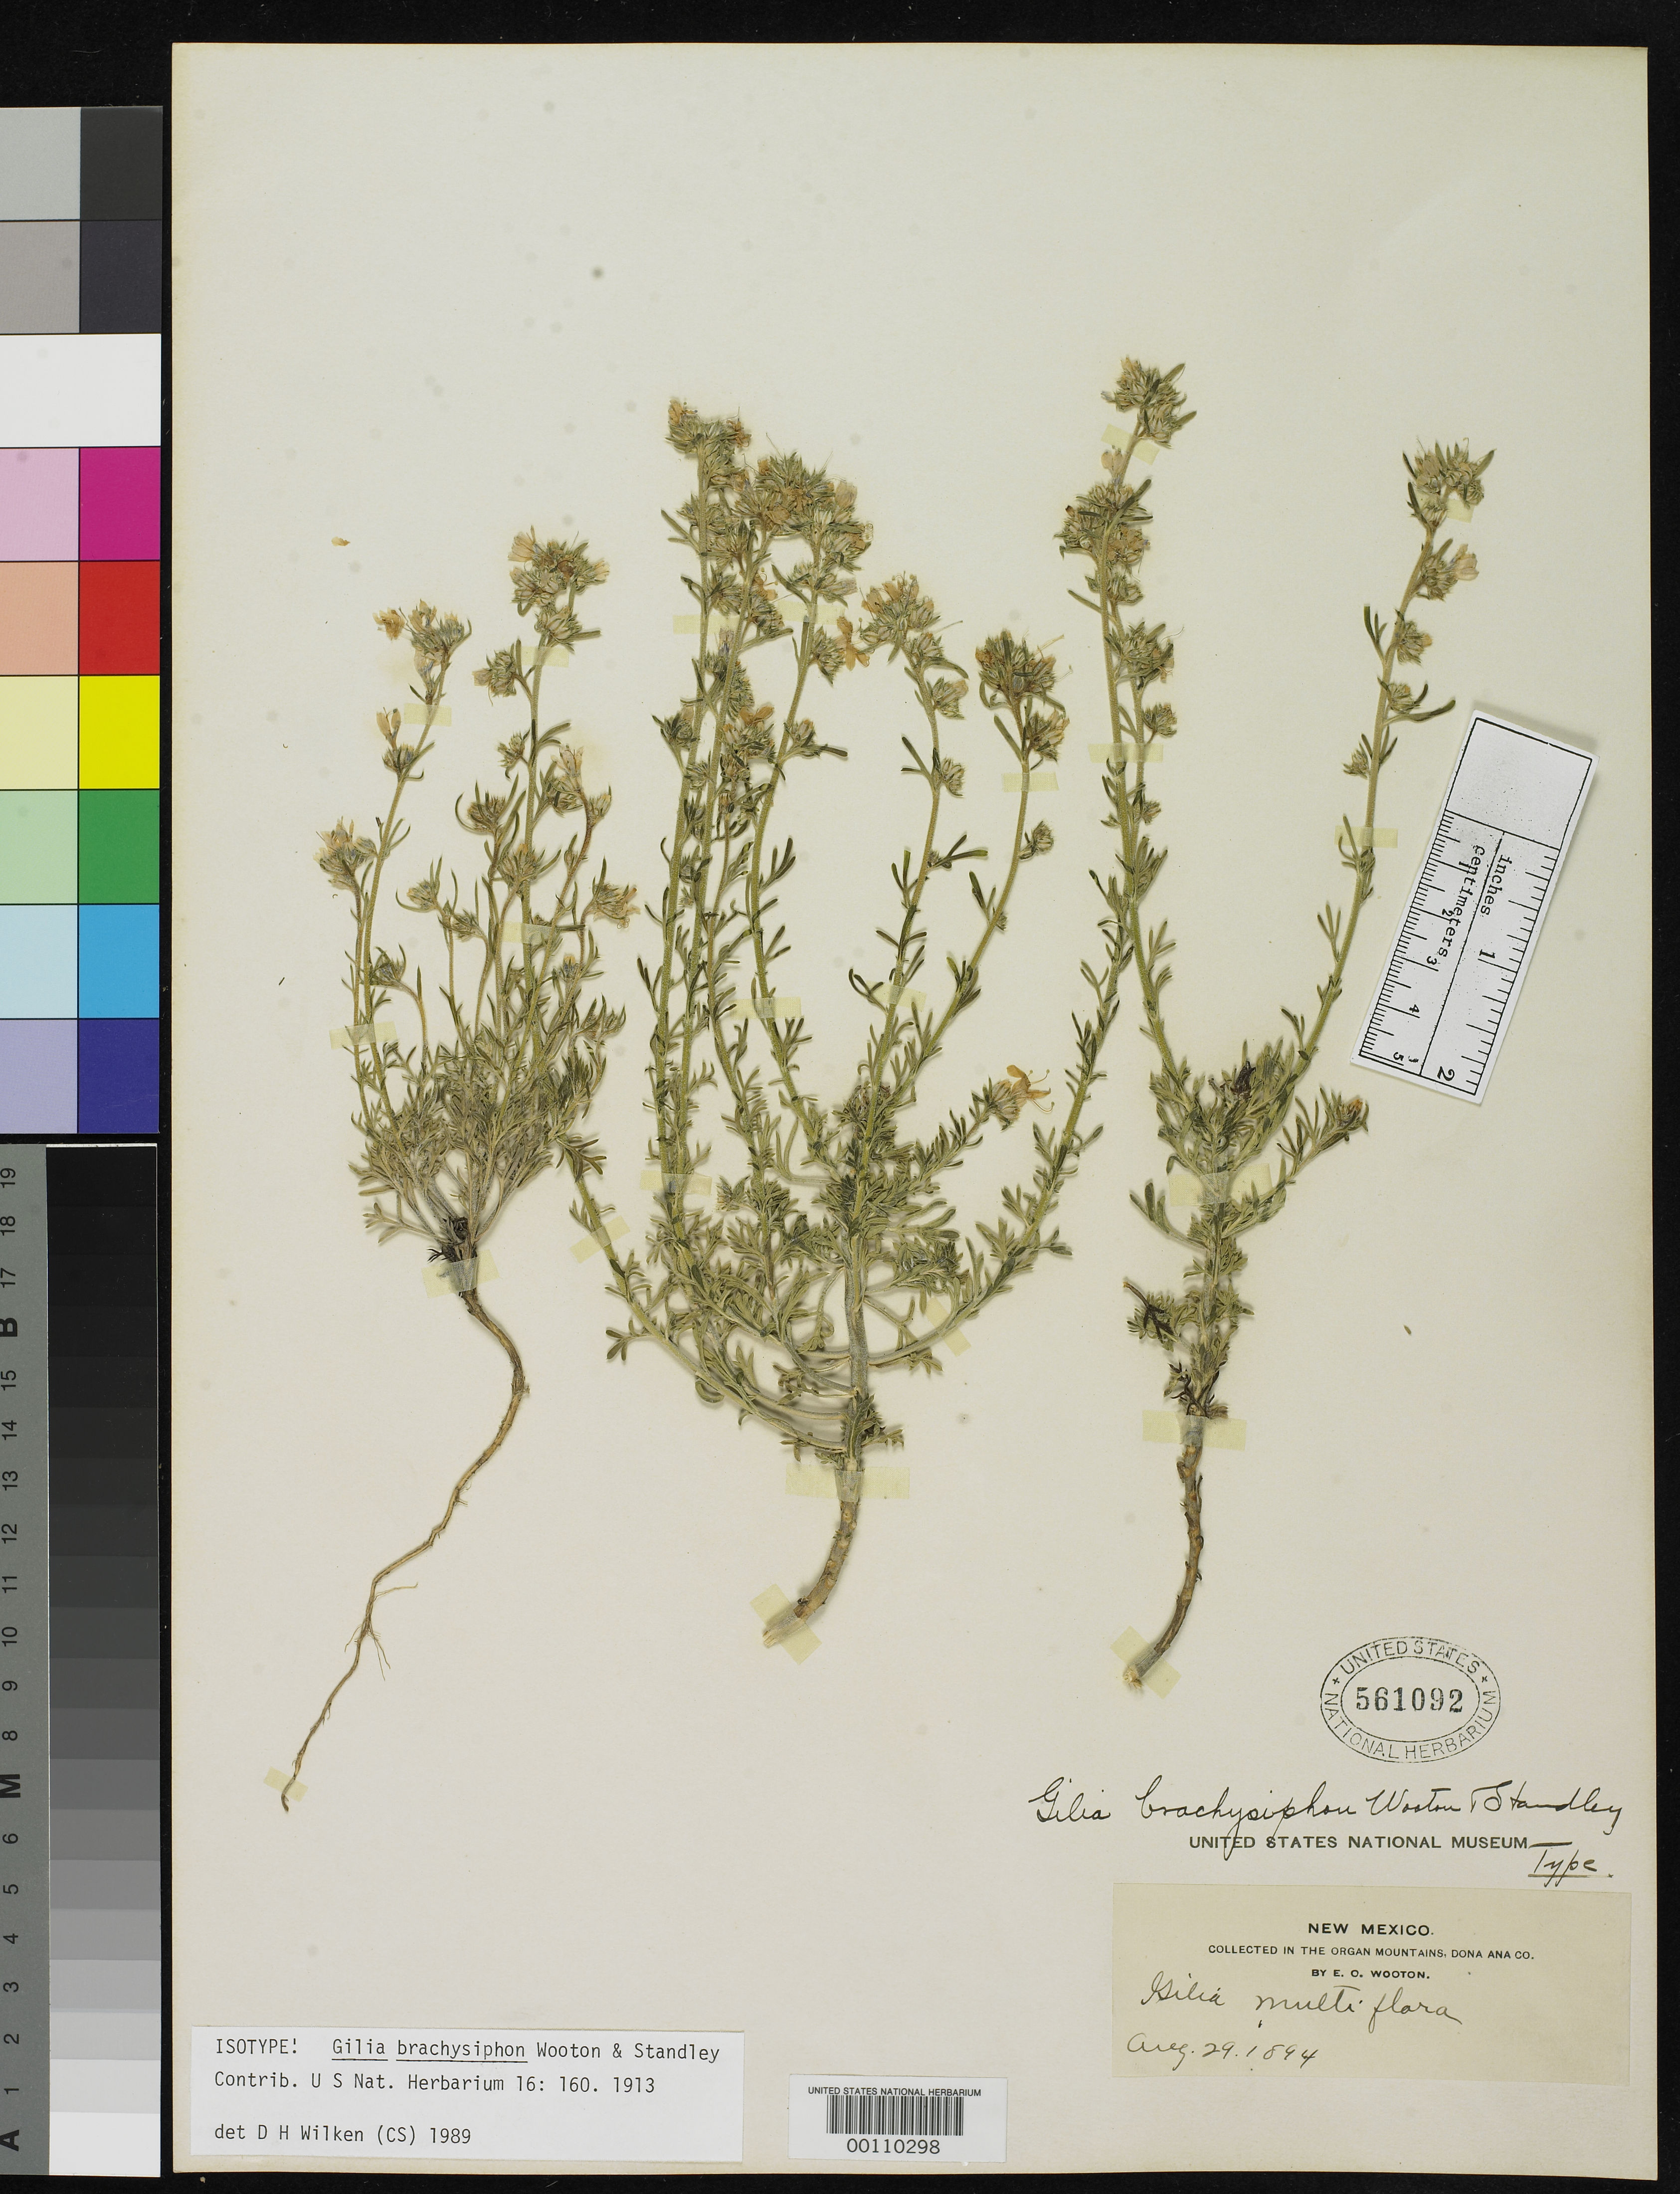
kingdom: Plantae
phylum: Tracheophyta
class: Magnoliopsida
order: Ericales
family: Polemoniaceae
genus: Gilia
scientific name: Gilia brachysiphon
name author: Wooton & Standl.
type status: Holotype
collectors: E. O. Wooton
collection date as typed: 29 Aug 1894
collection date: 1894-08-29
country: United States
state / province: New Mexico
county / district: Dona Ana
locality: Van Pattens Camp in the Organ Mountains.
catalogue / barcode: US 561092